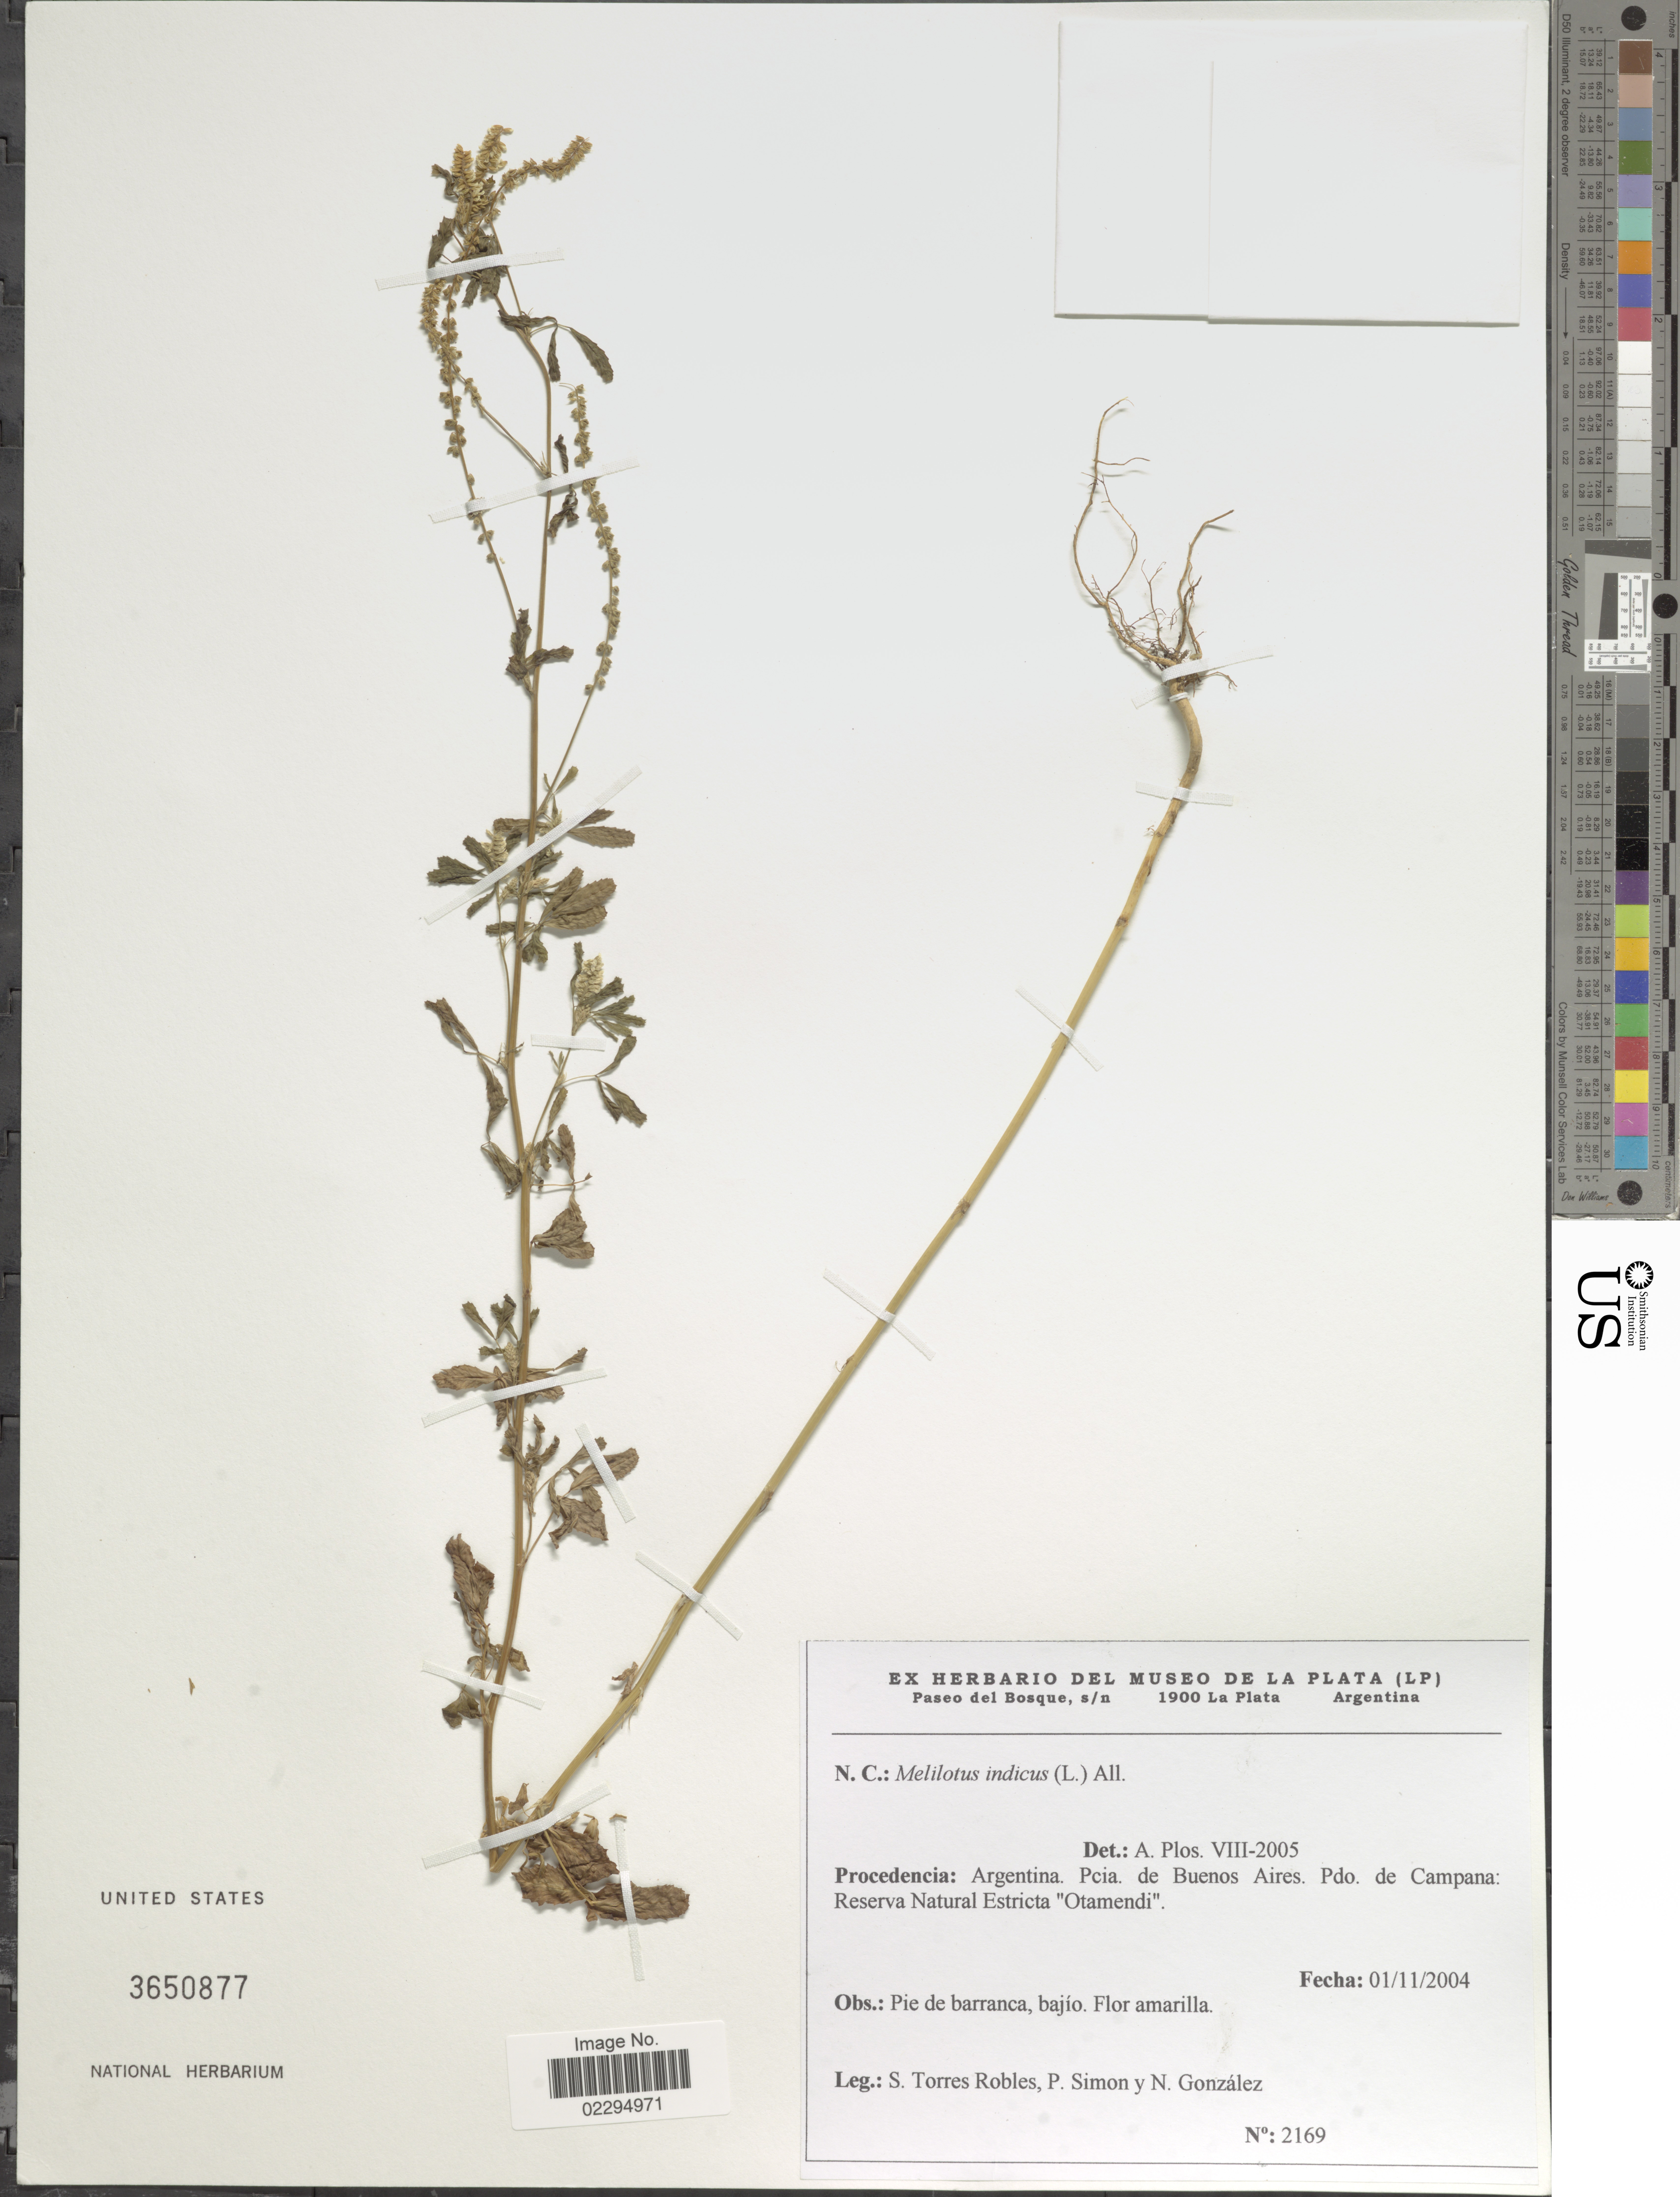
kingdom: Plantae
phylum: Tracheophyta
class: Magnoliopsida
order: Fabales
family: Fabaceae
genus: Melilotus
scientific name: Melilotus indicus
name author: (L.) All.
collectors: S. Torres Robles, P. Simon & N. Gonzalez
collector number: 2169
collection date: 2004-11-01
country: Argentina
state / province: Buenos Aires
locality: Pdo de Campana: Reserva Natural Estricta 'Otamendi'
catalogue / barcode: US 3650877